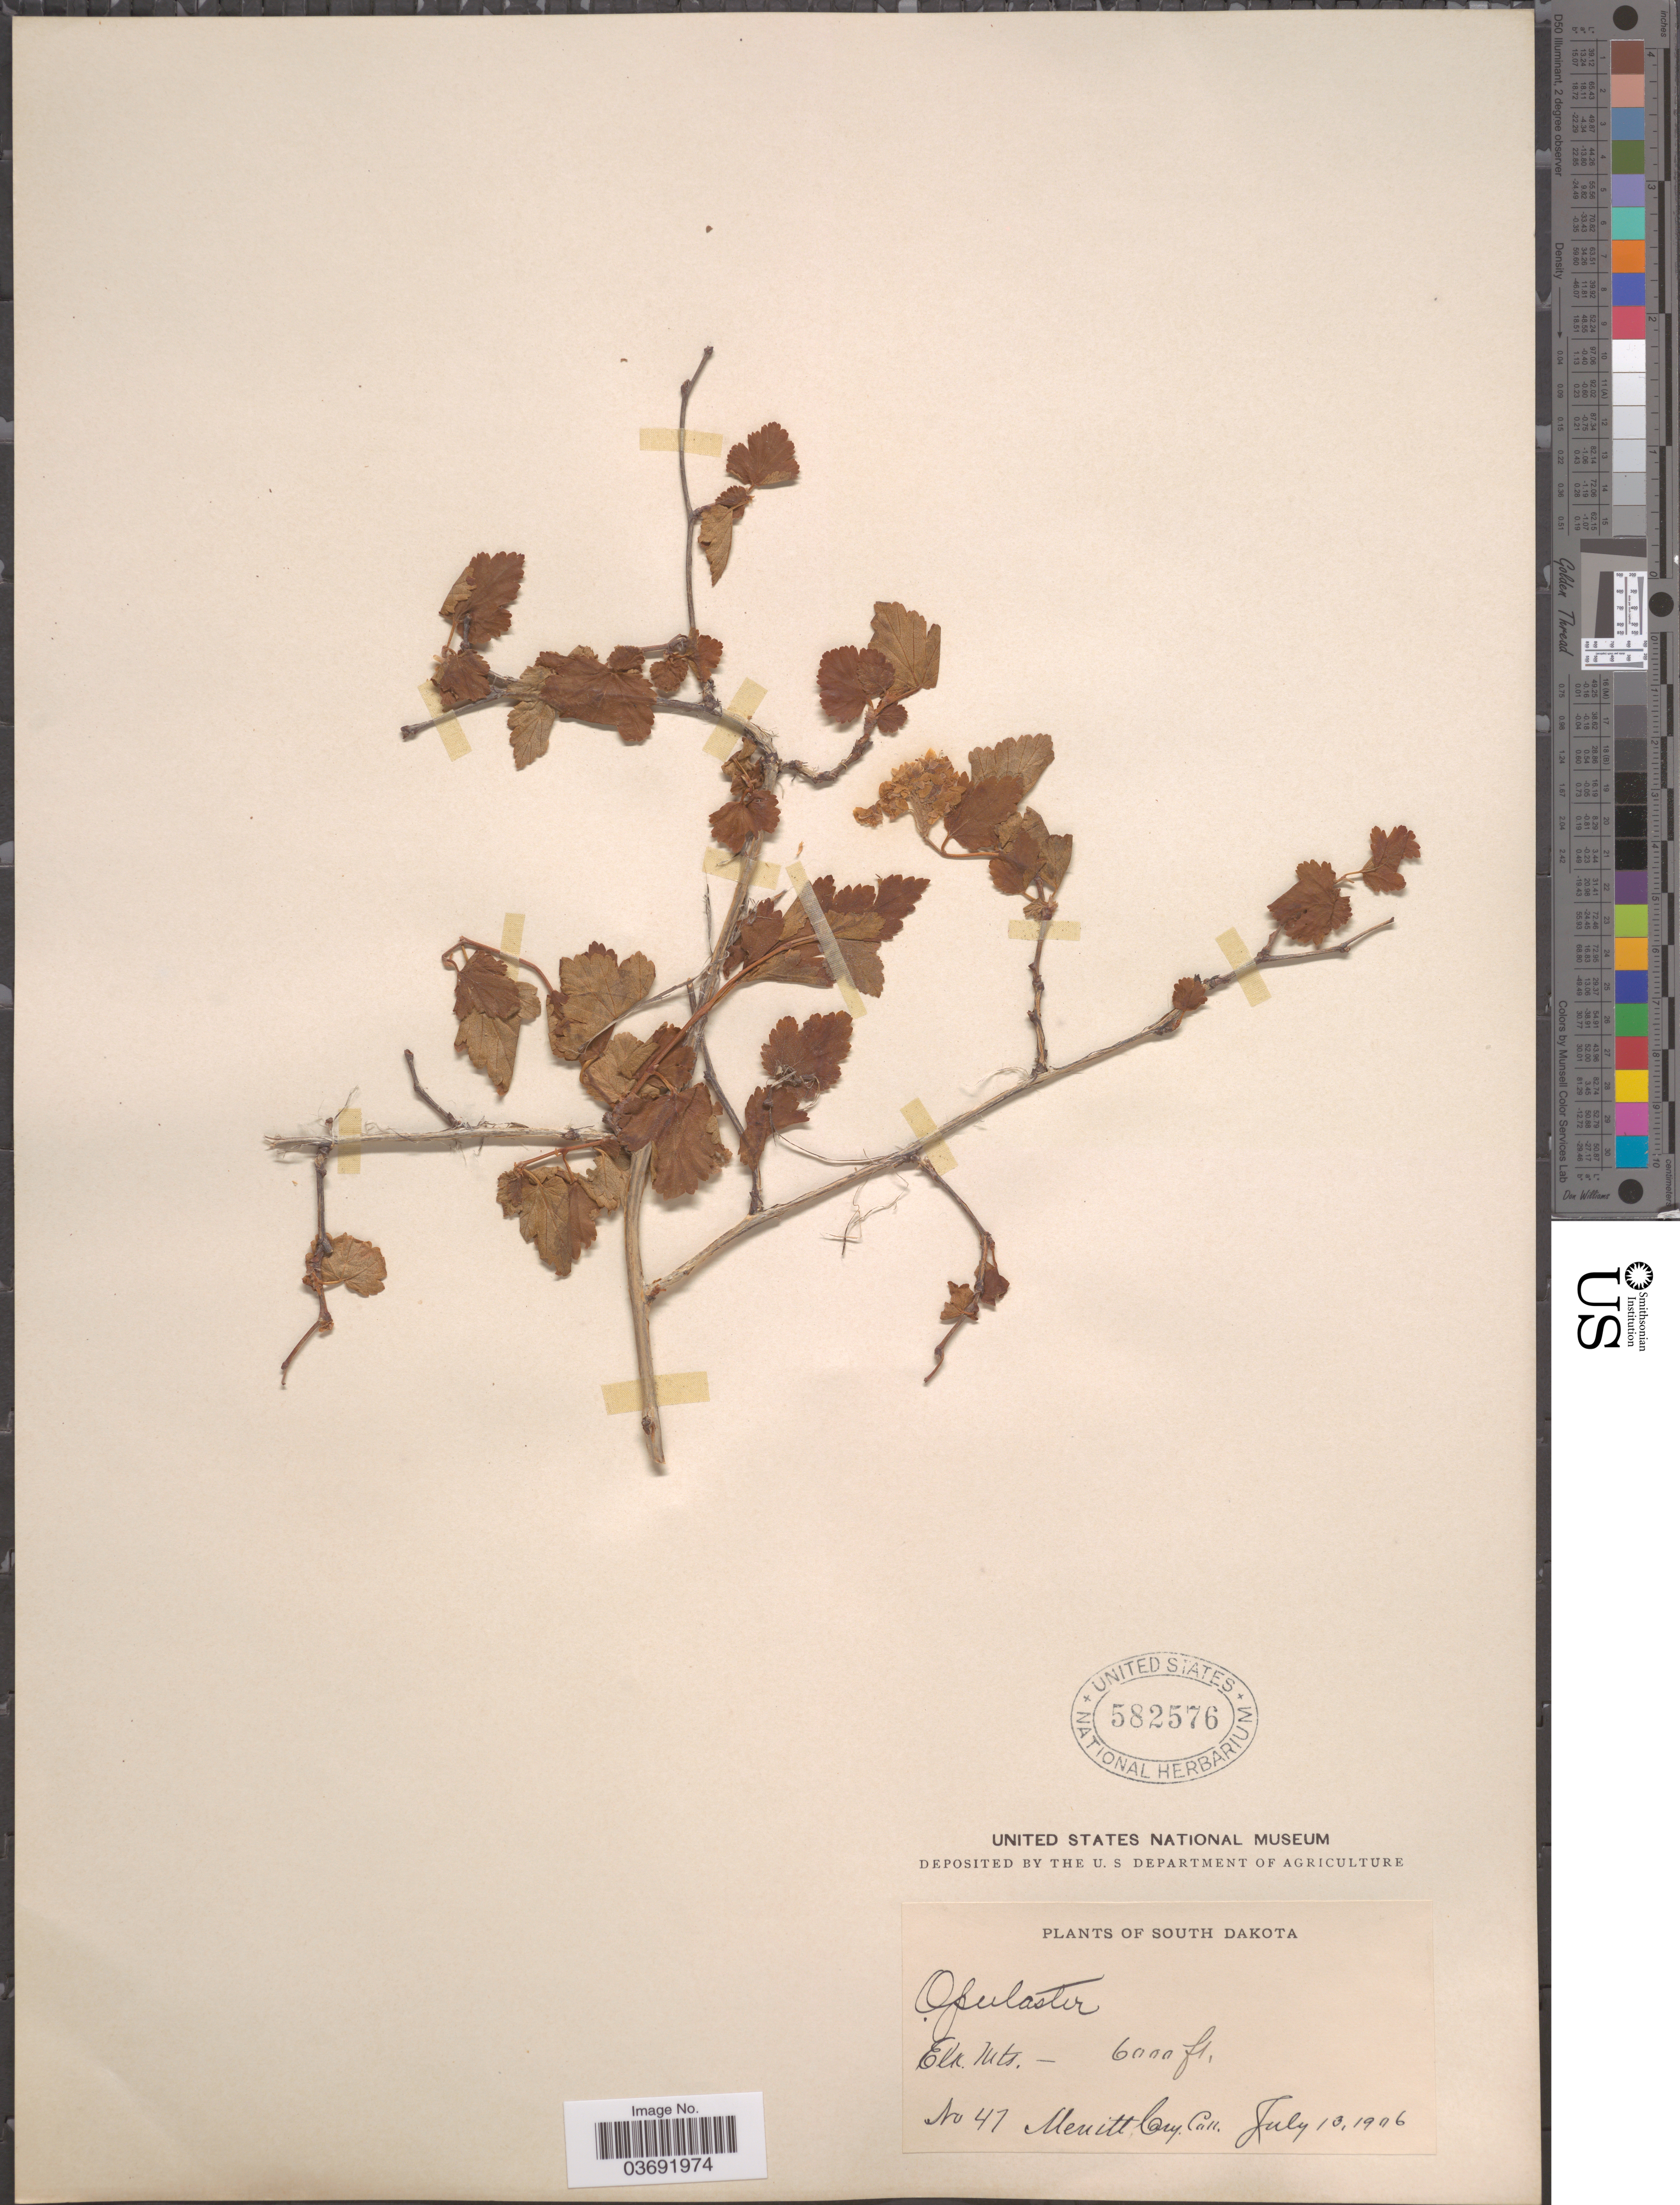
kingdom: Plantae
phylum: Tracheophyta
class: Magnoliopsida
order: Rosales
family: Rosaceae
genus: Physocarpus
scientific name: Physocarpus sp.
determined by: Strong, Mark T., (BOT), Smithsonian Institution - National Museum of Natural History (UNITED STATES)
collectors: M. Cary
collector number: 47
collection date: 1906-07-13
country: United States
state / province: South Dakota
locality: Elk. Mts.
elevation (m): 1829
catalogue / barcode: US 582576